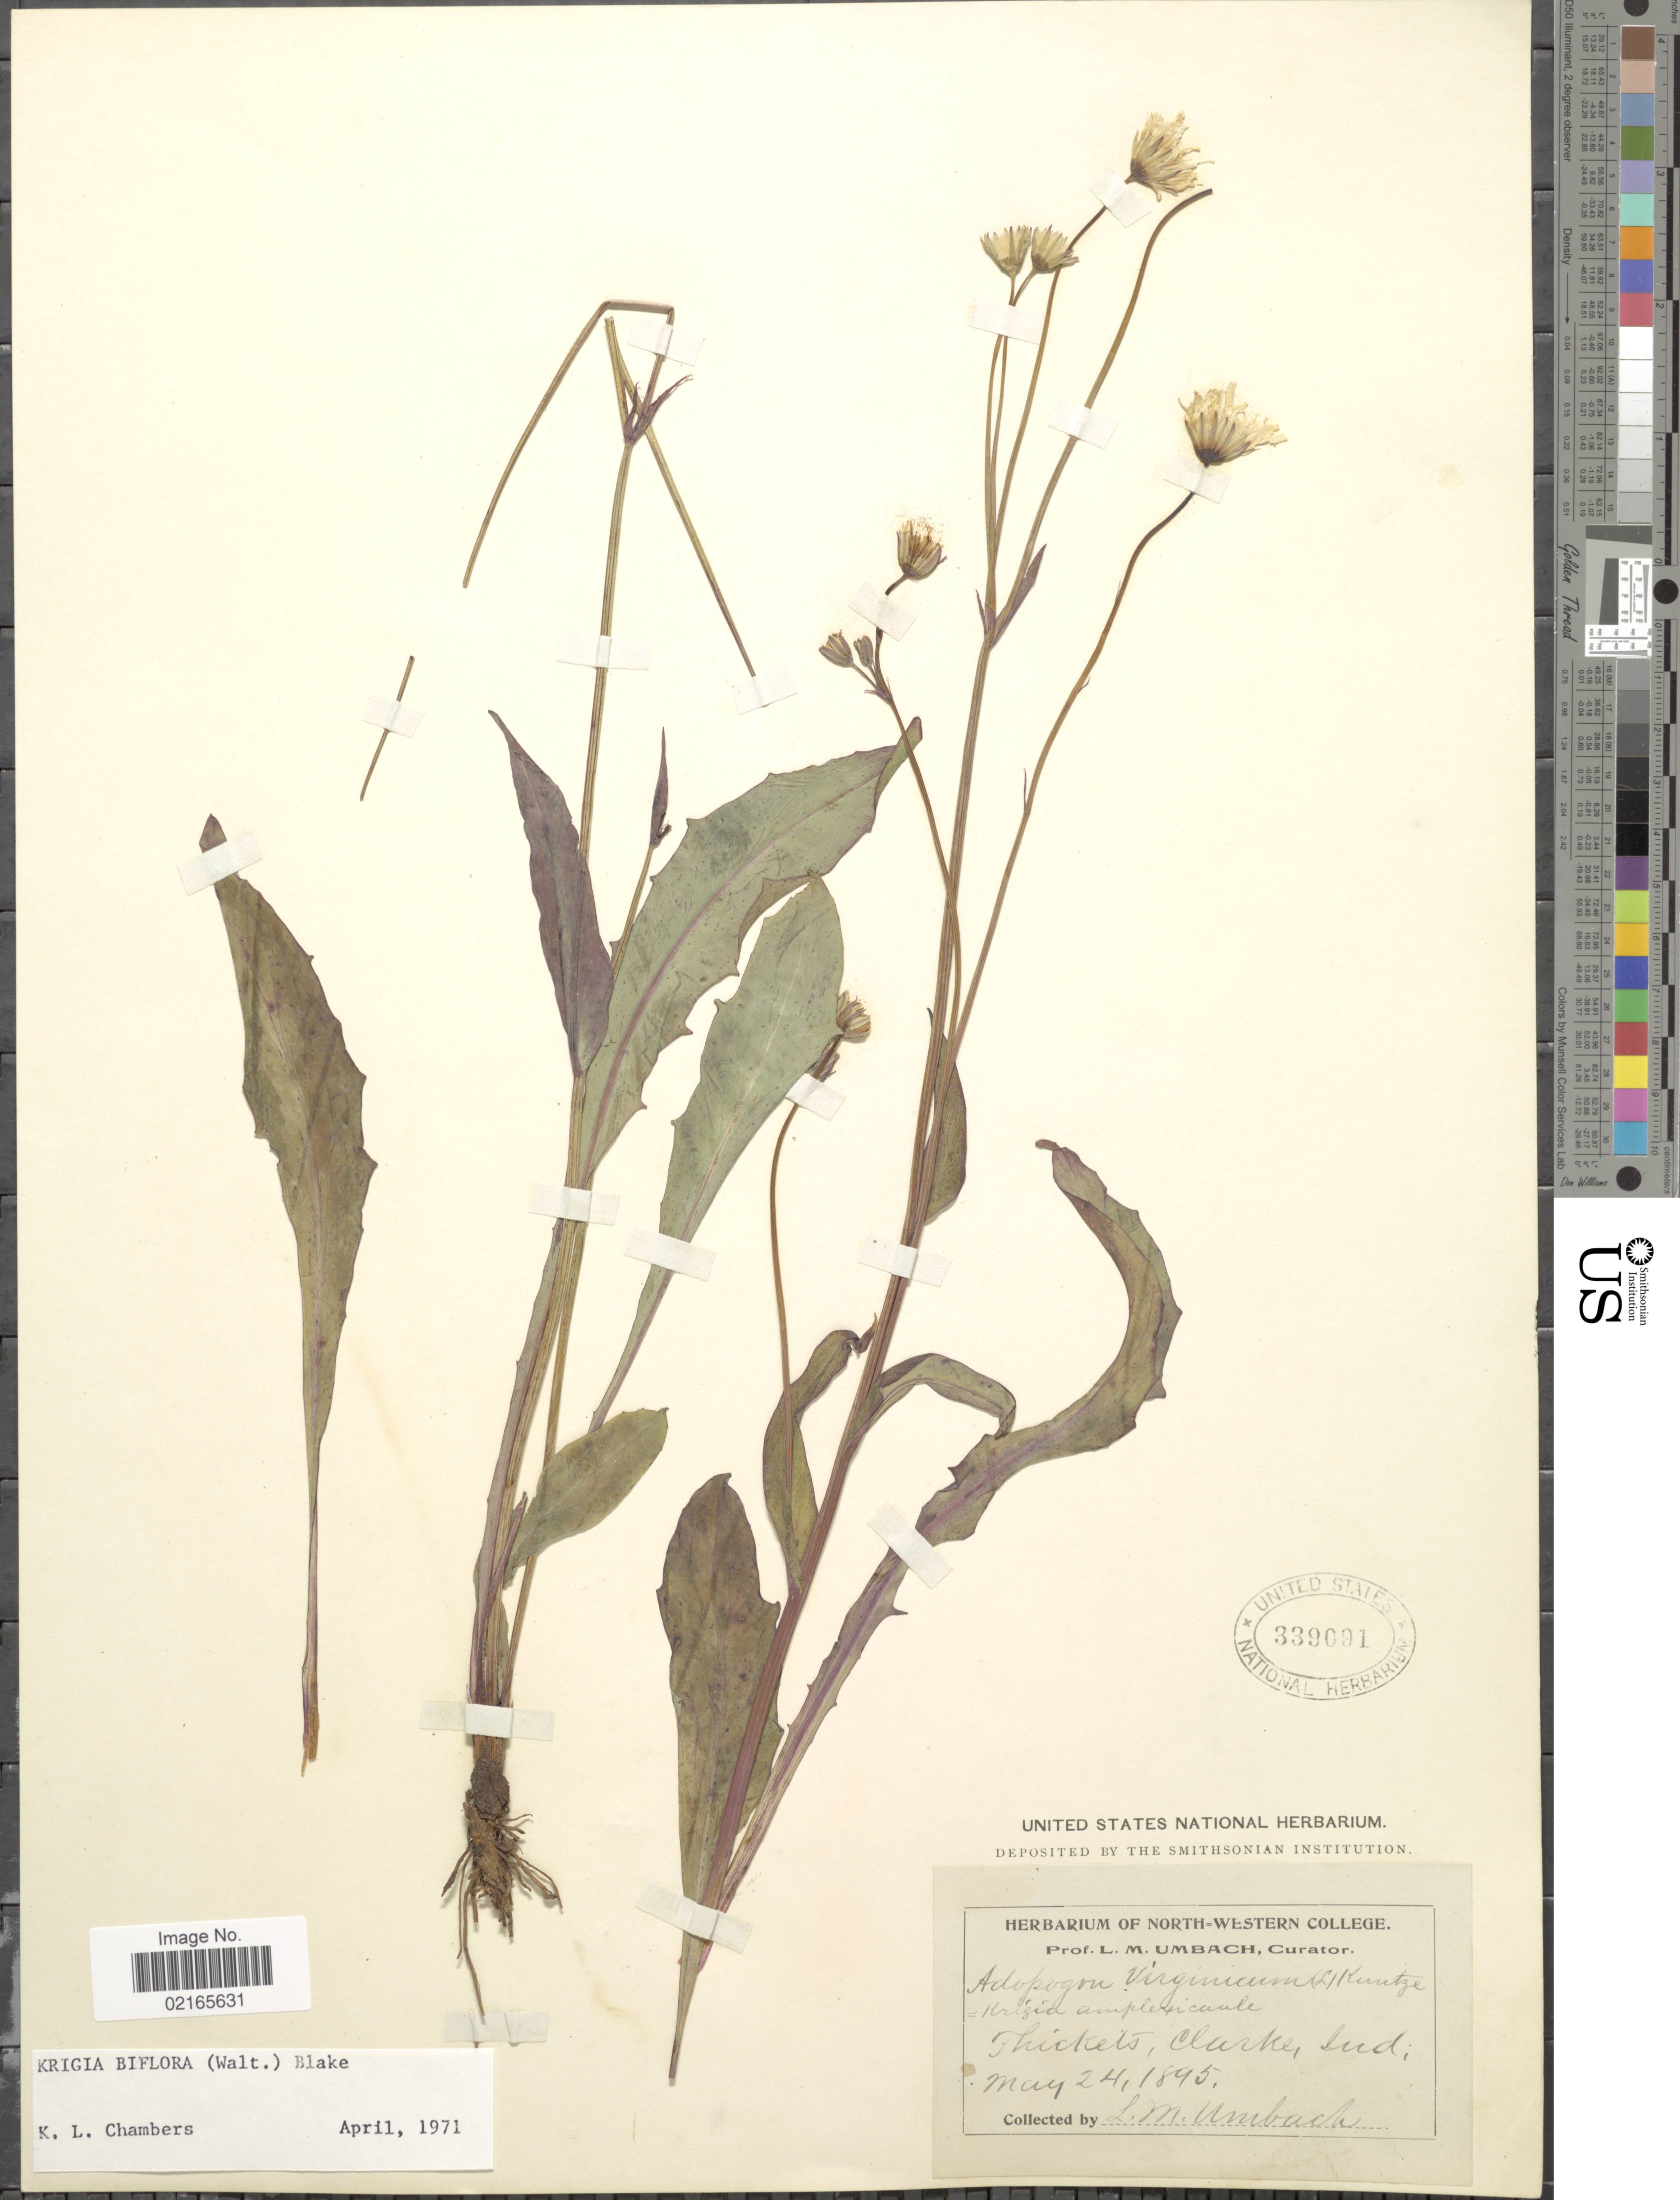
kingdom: Plantae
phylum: Tracheophyta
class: Magnoliopsida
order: Asterales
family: Asteraceae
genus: Krigia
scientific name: Krigia biflora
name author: (Walter) S.F. Blake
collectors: L. M. Umbach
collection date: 1895-05-24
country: United States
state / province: Indiana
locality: Thickets, Clarke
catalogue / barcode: US 339091